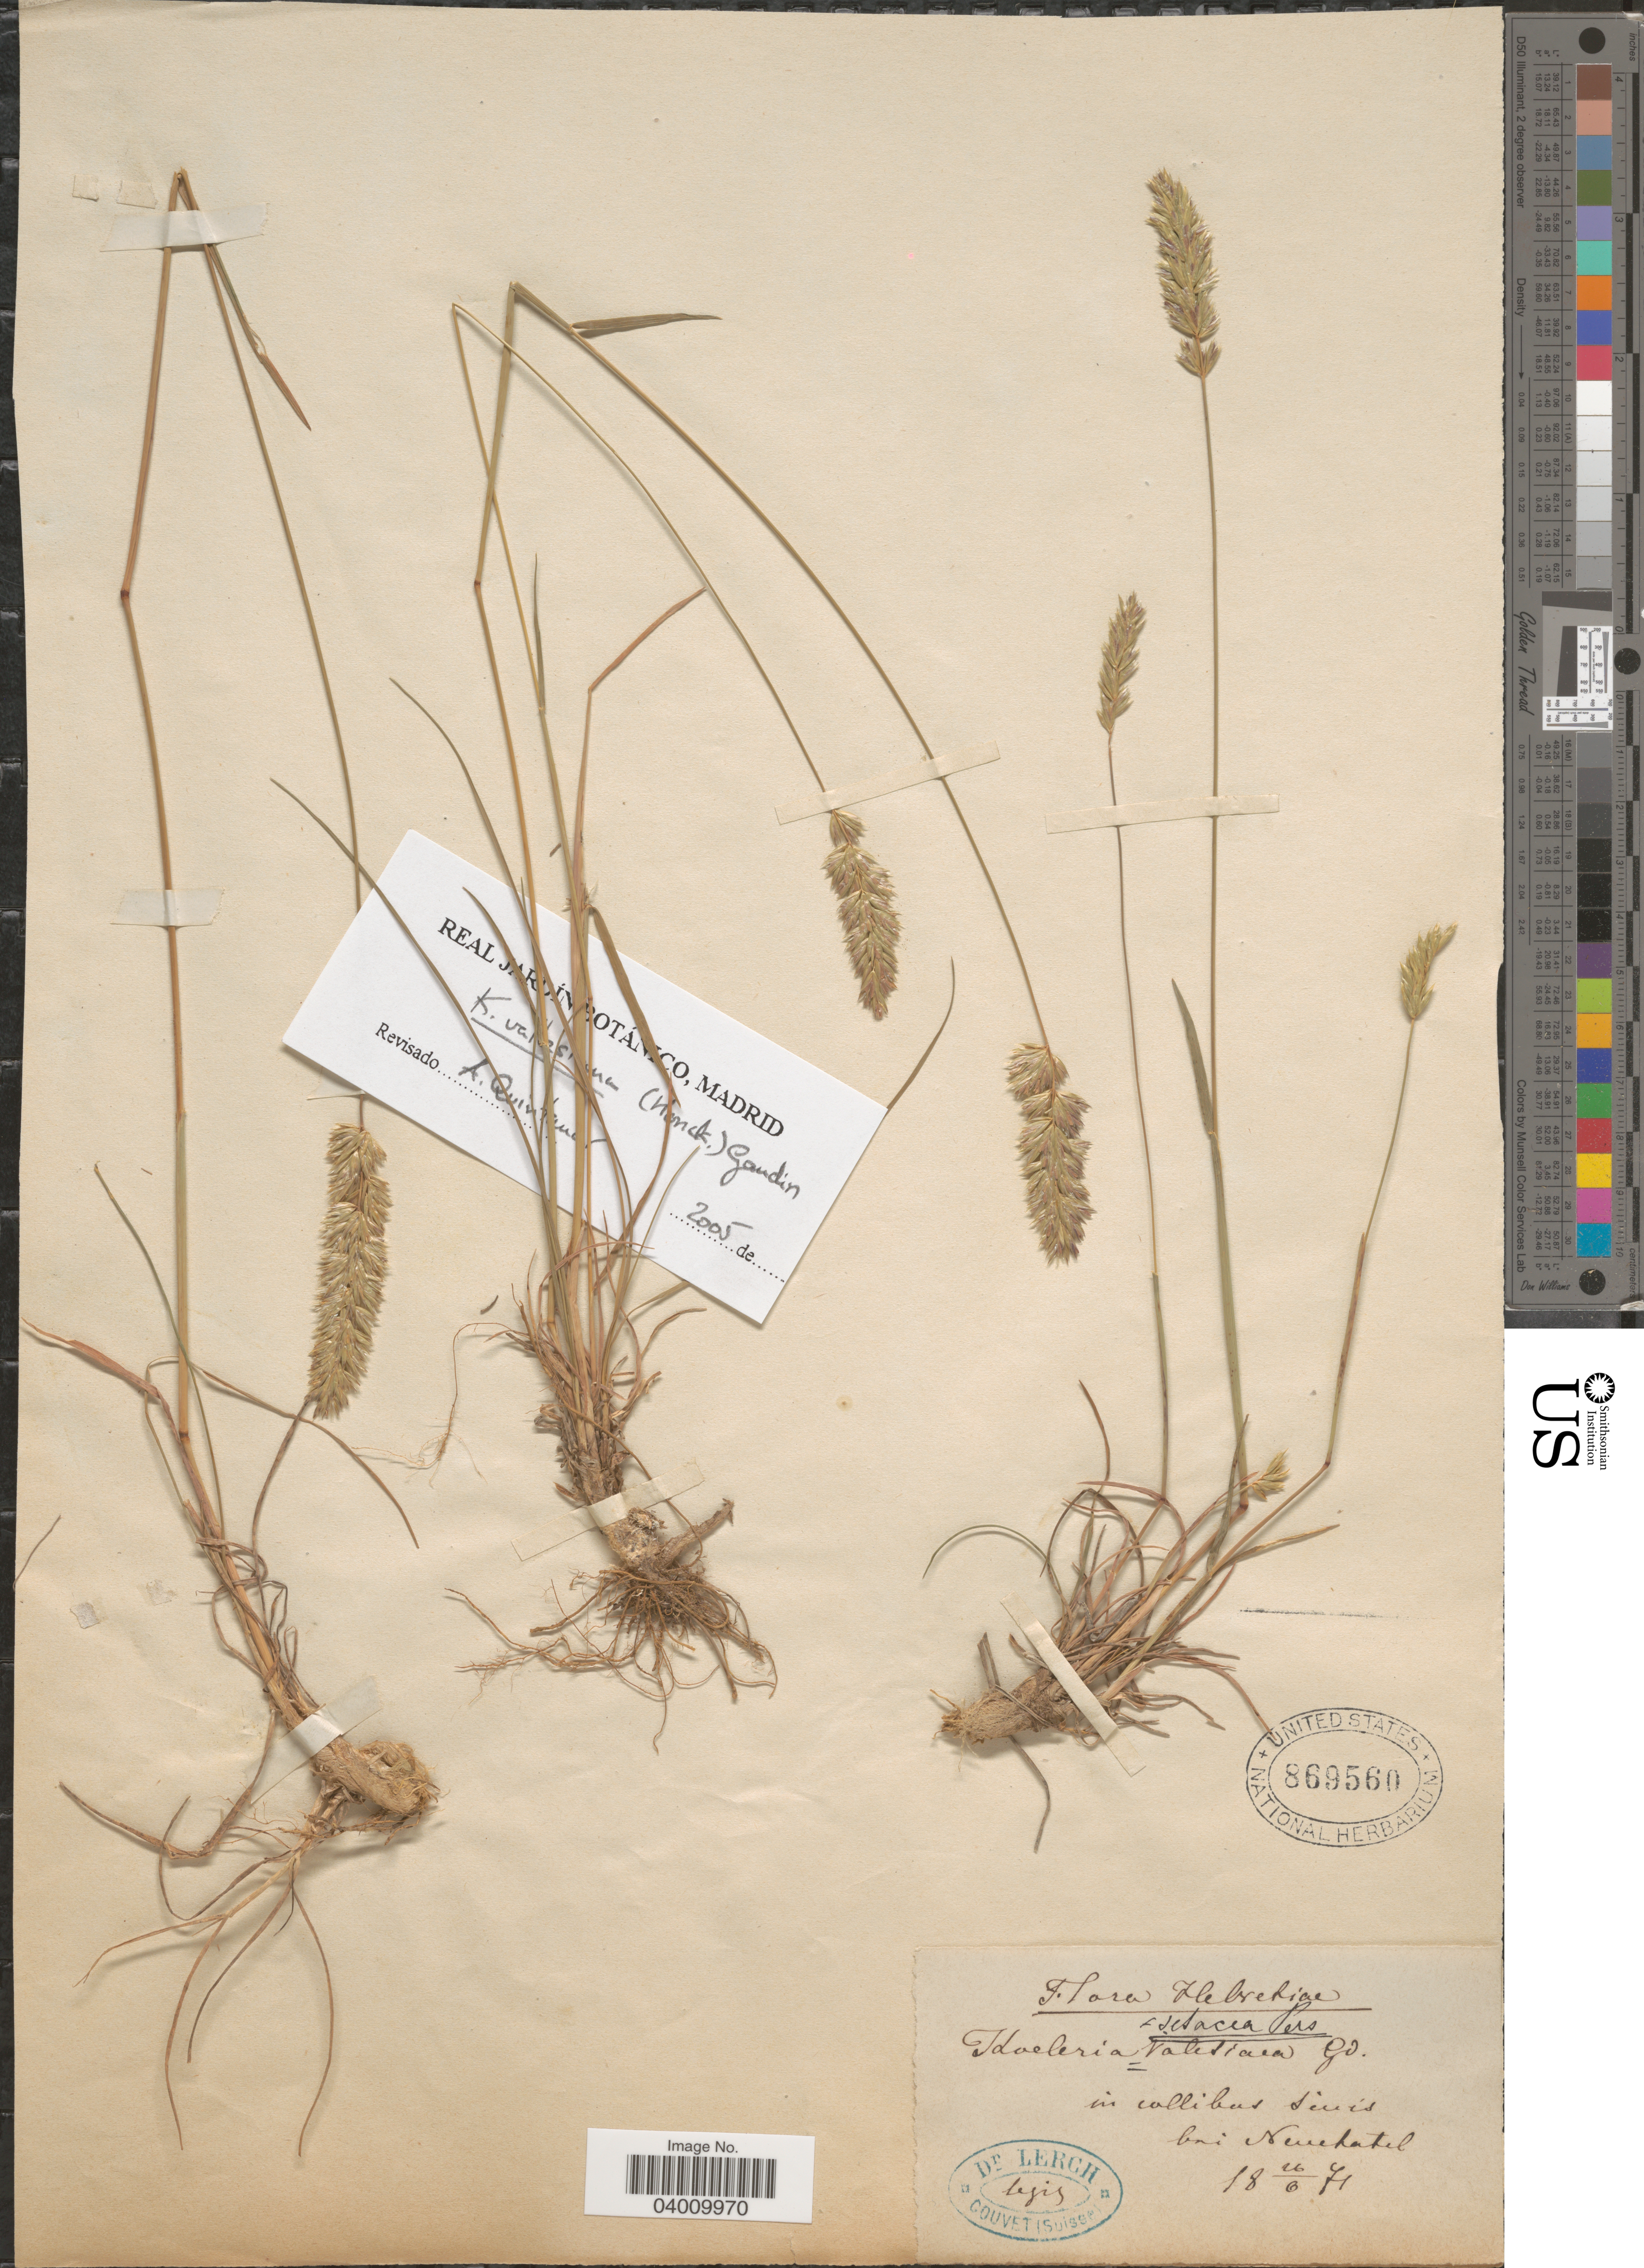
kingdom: Plantae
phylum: Tracheophyta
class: Liliopsida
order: Poales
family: Poaceae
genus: Koeleria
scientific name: Koeleria vallesiana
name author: (Honck.) Gaudin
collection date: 1871-06-26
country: Switzerland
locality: Helvetiae. In collibus siccis bei Neuchatel.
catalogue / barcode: US 869560